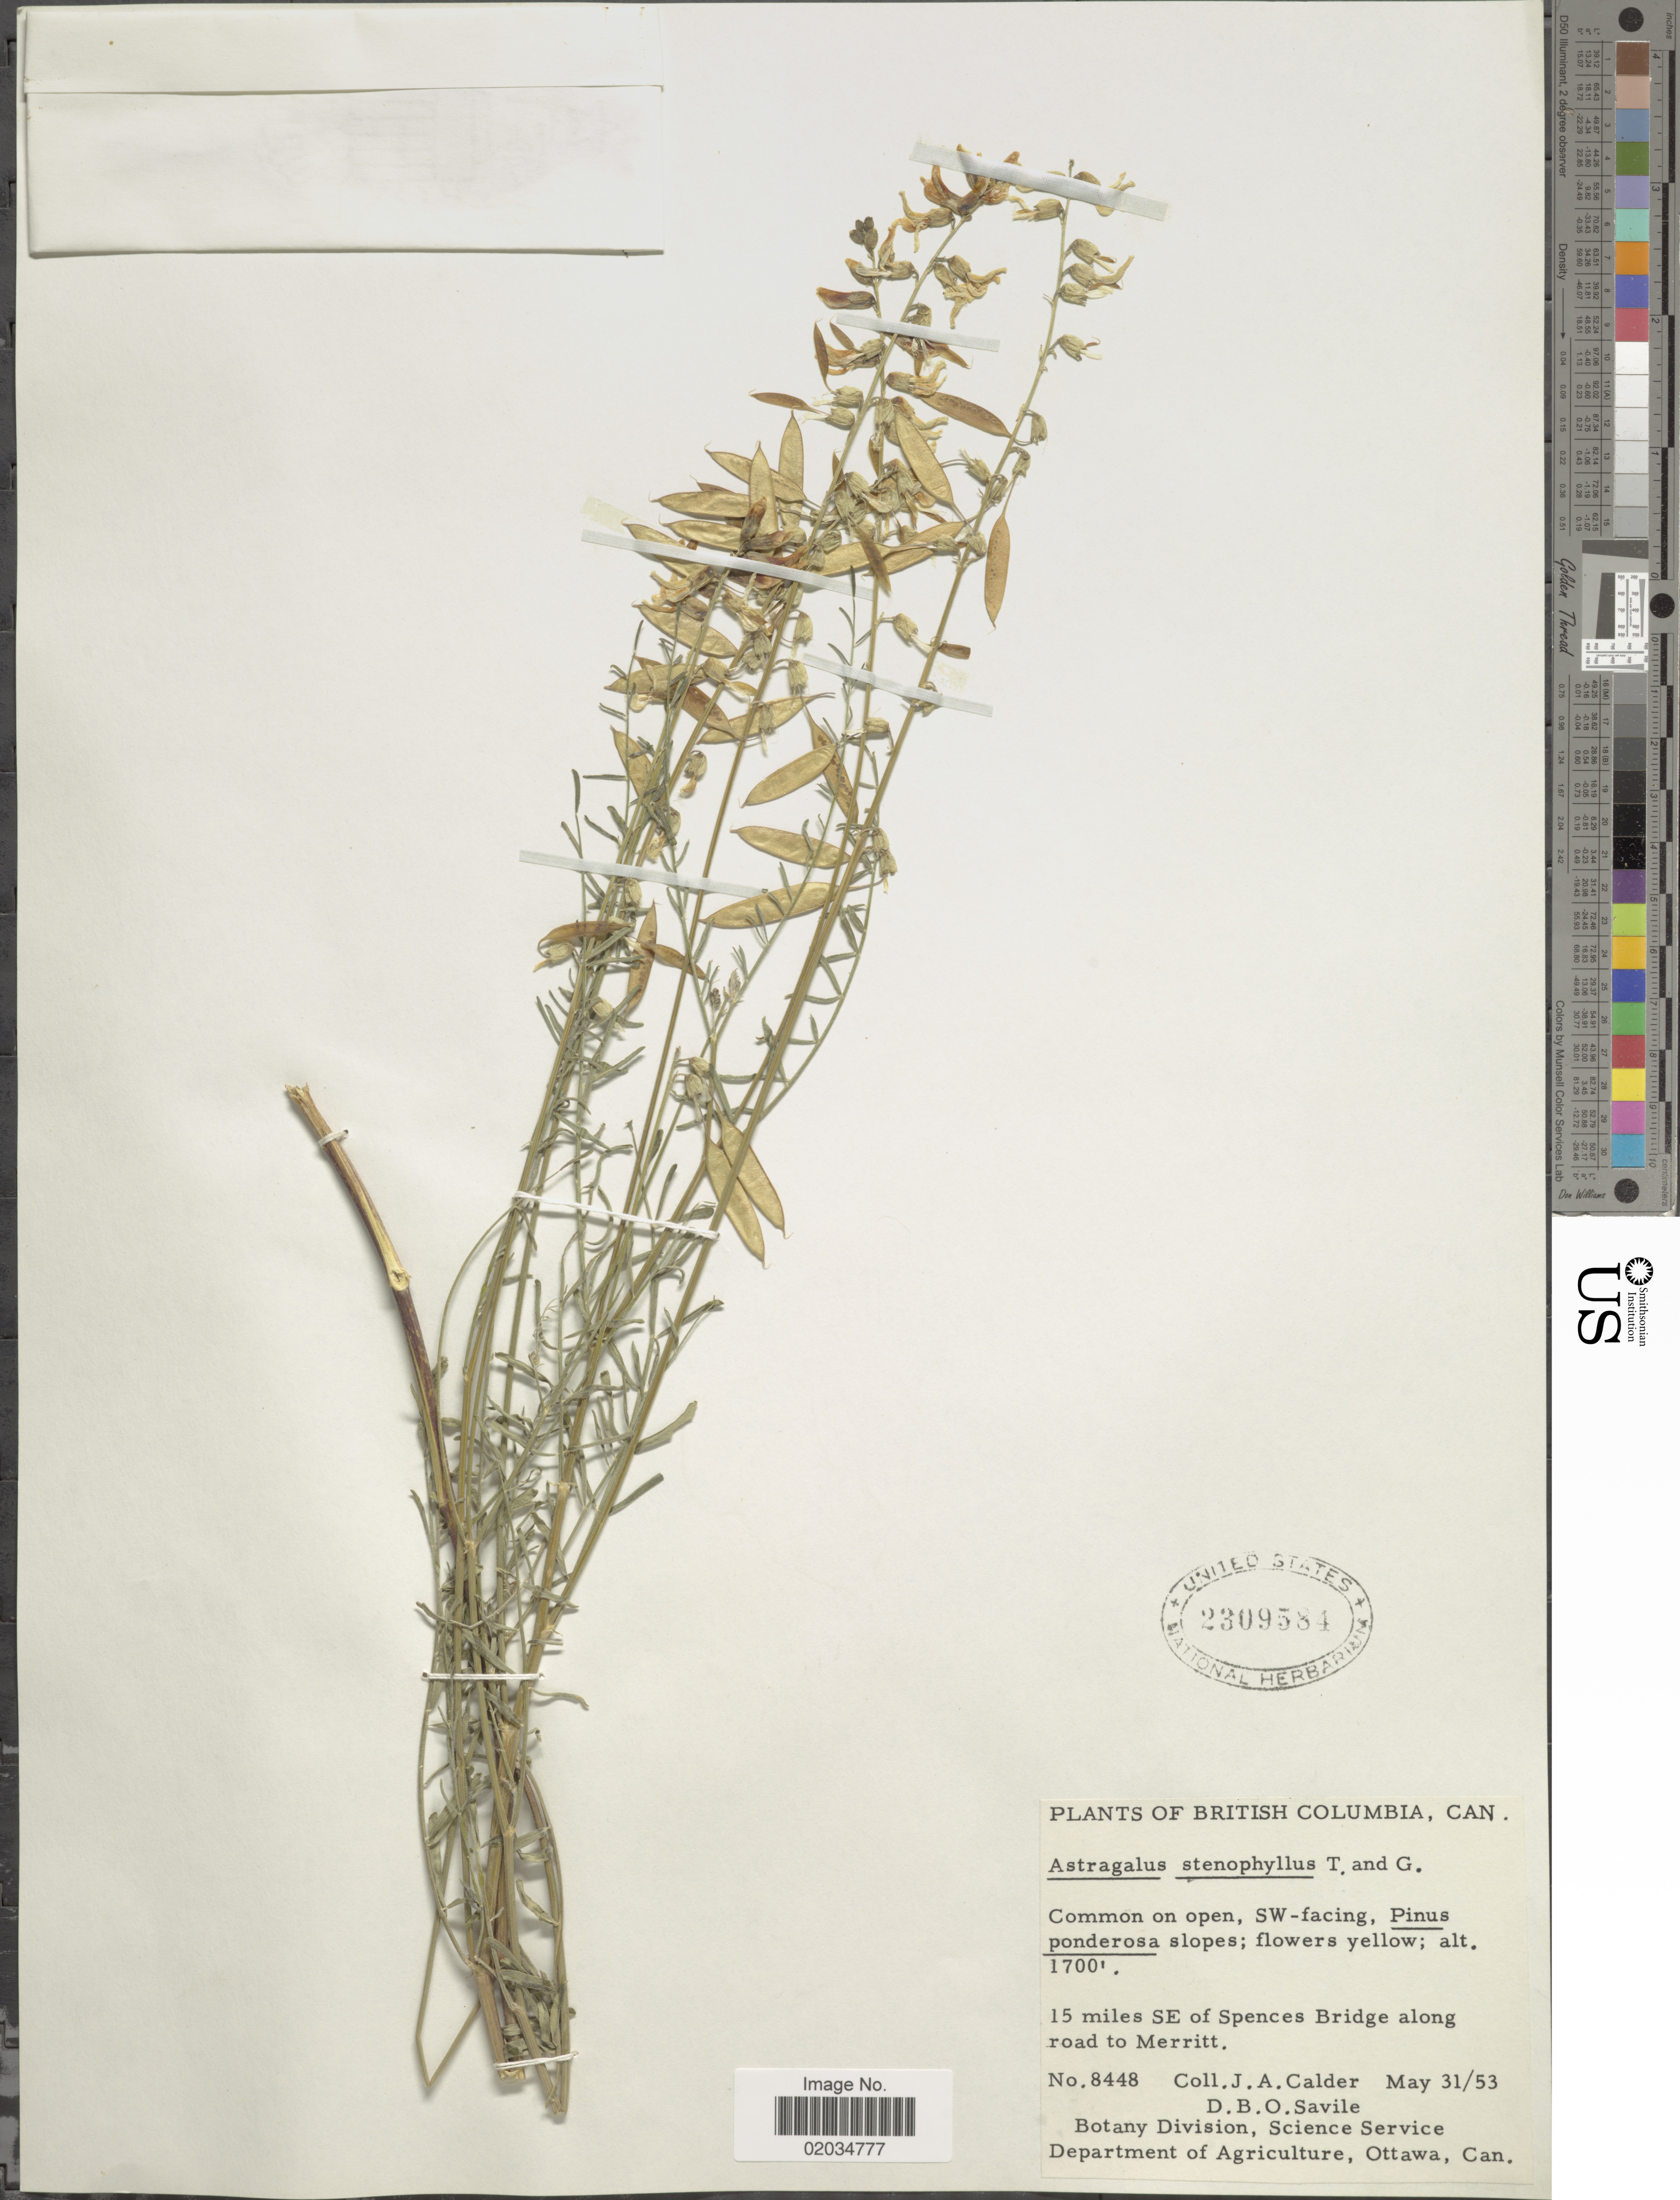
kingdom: Plantae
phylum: Tracheophyta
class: Magnoliopsida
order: Fabales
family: Fabaceae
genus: Astragalus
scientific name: Astragalus stenophyllus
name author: Torr. & A. Gray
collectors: J. A. Calder & D. Savile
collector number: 8448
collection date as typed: Transcribed d/m/y: 31/5/53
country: Canada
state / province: British Columbia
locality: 15 miles SE of Spences Bridge along road to Merritt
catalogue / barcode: US 2309584